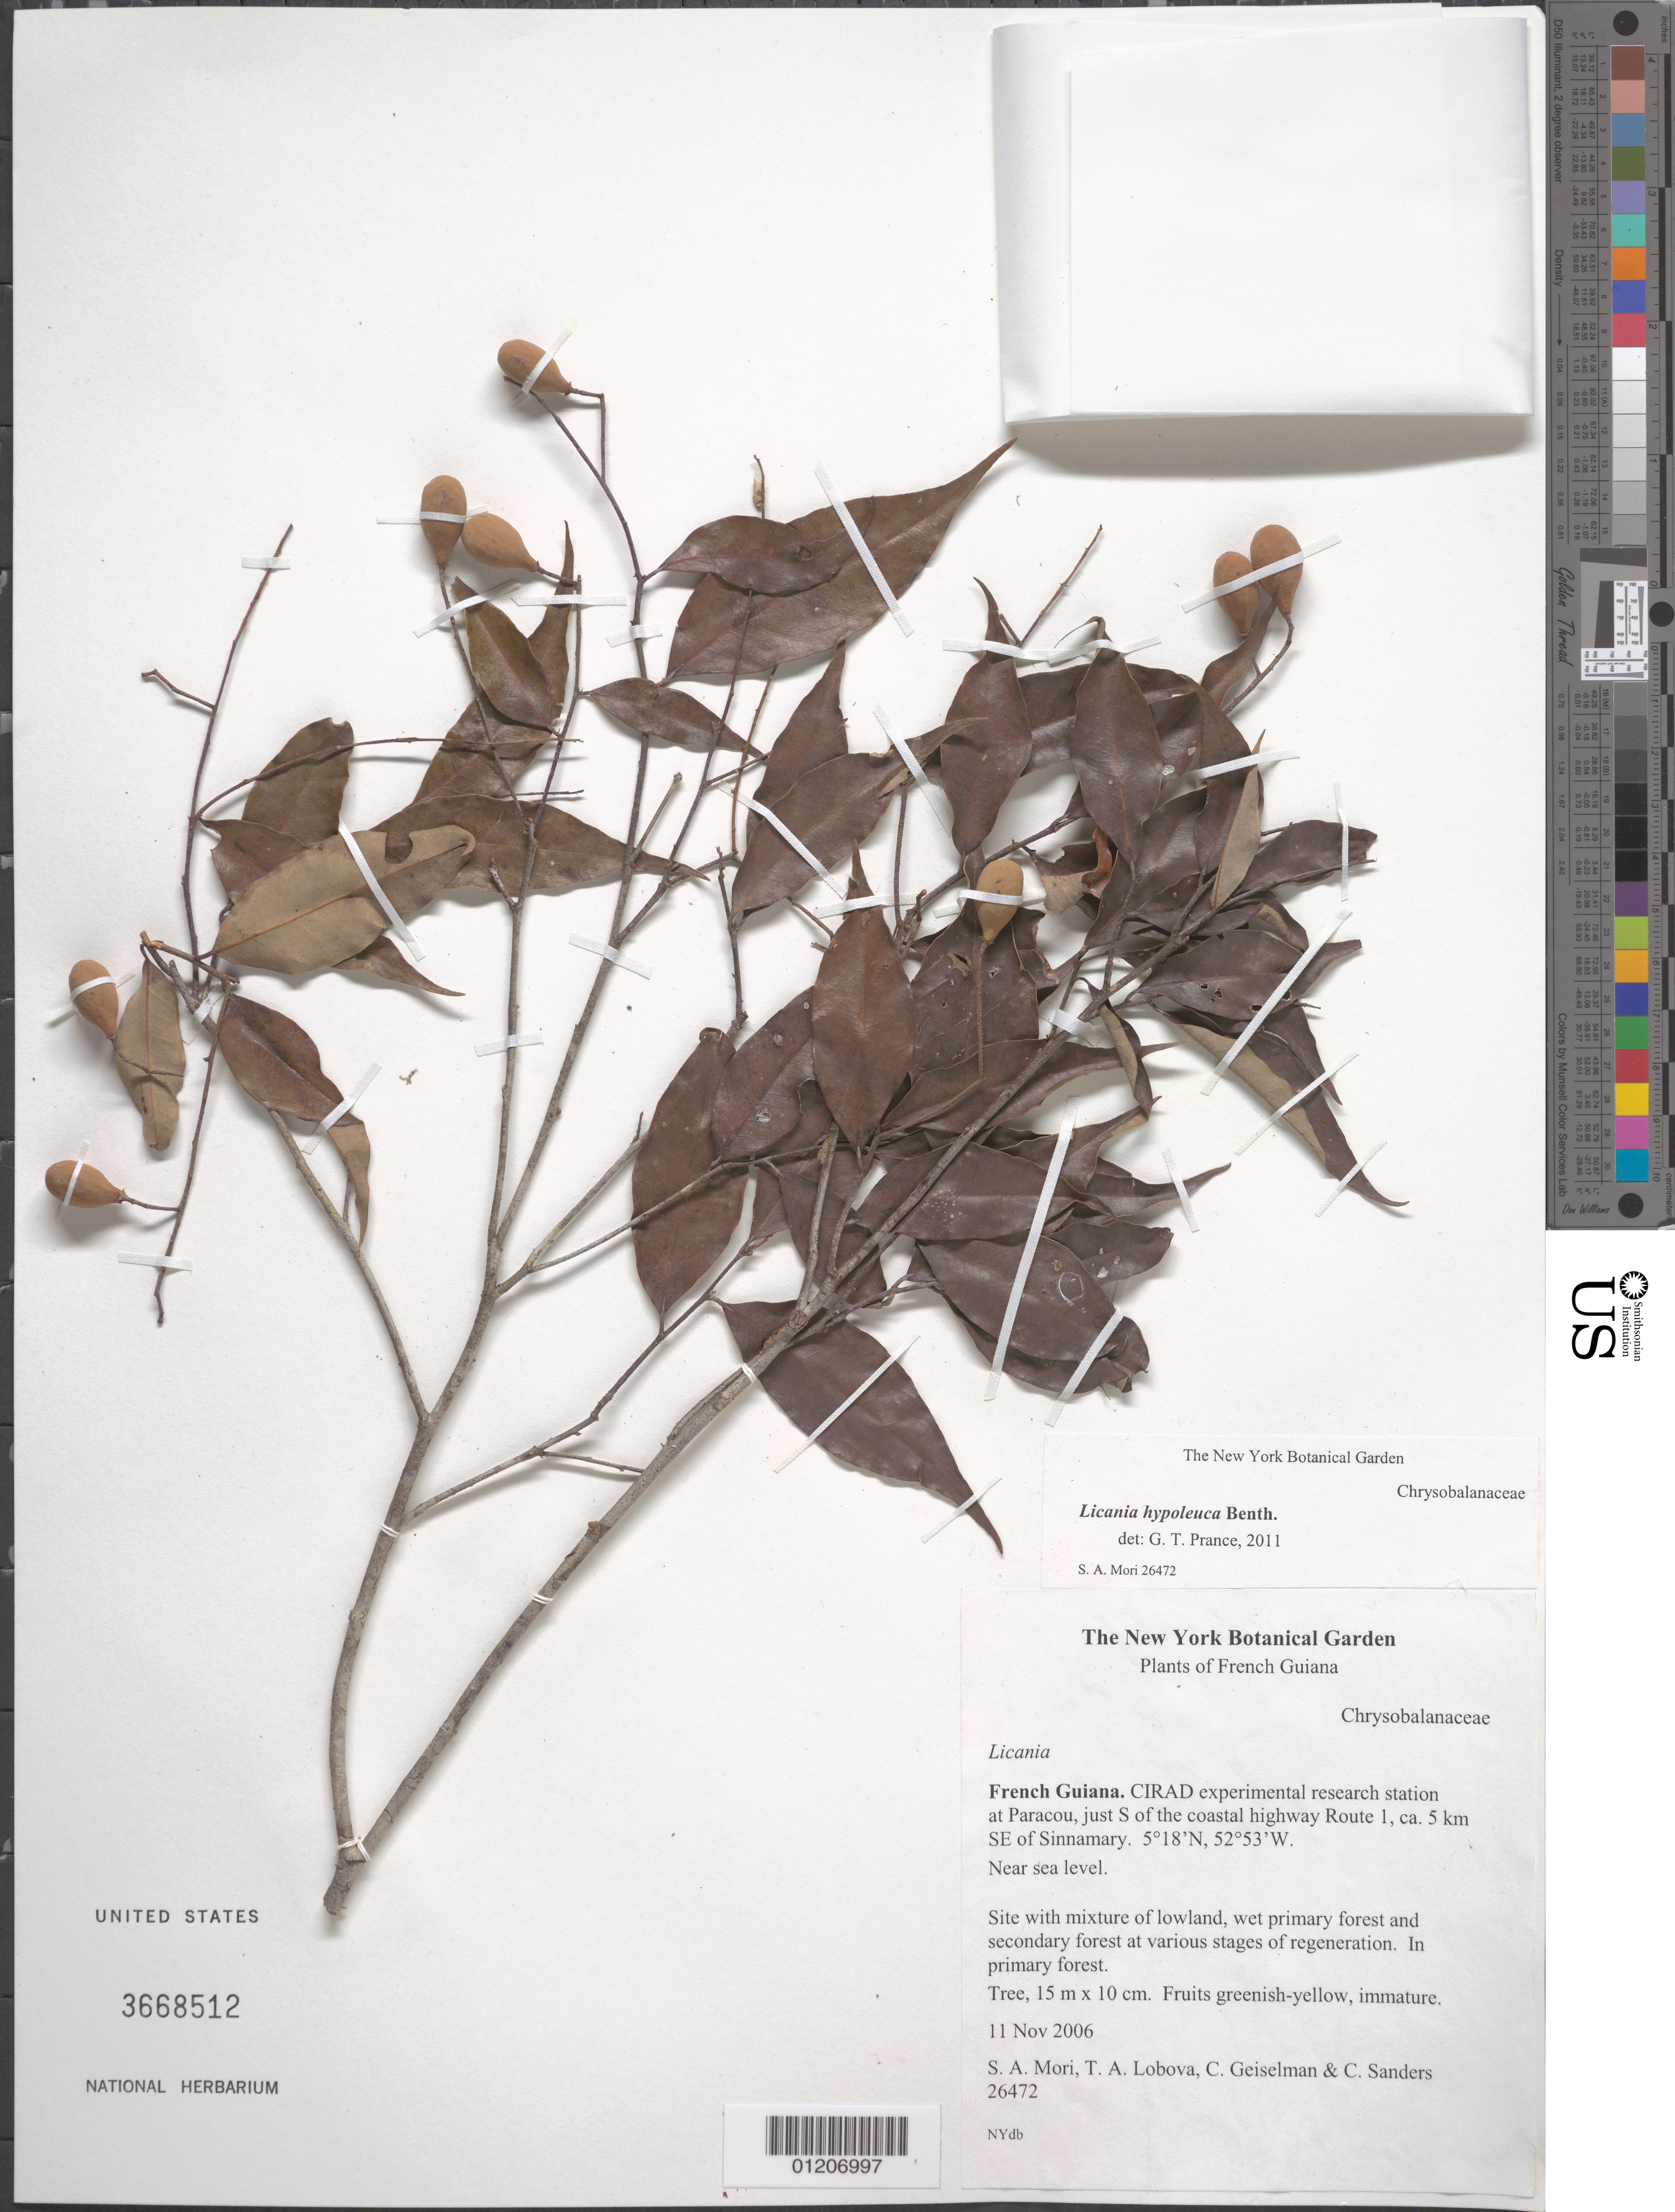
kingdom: Plantae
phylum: Tracheophyta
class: Magnoliopsida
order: Malpighiales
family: Chrysobalanaceae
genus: Licania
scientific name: Licania hypoleuca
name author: Benth.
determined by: Prance, G. T.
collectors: S. Mori, T. Lobova, C. Geiselman & C. Sanders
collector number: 26472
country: French Guiana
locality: CIRAD experimental research station at Paracou, just S of the coastal highway Route 1, ca. 5km SE of Sinnamary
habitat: Site with mixture of lowland, wet primary forest and secondary forest at various stages of regeneration. In primary forest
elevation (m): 0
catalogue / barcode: US 3668512